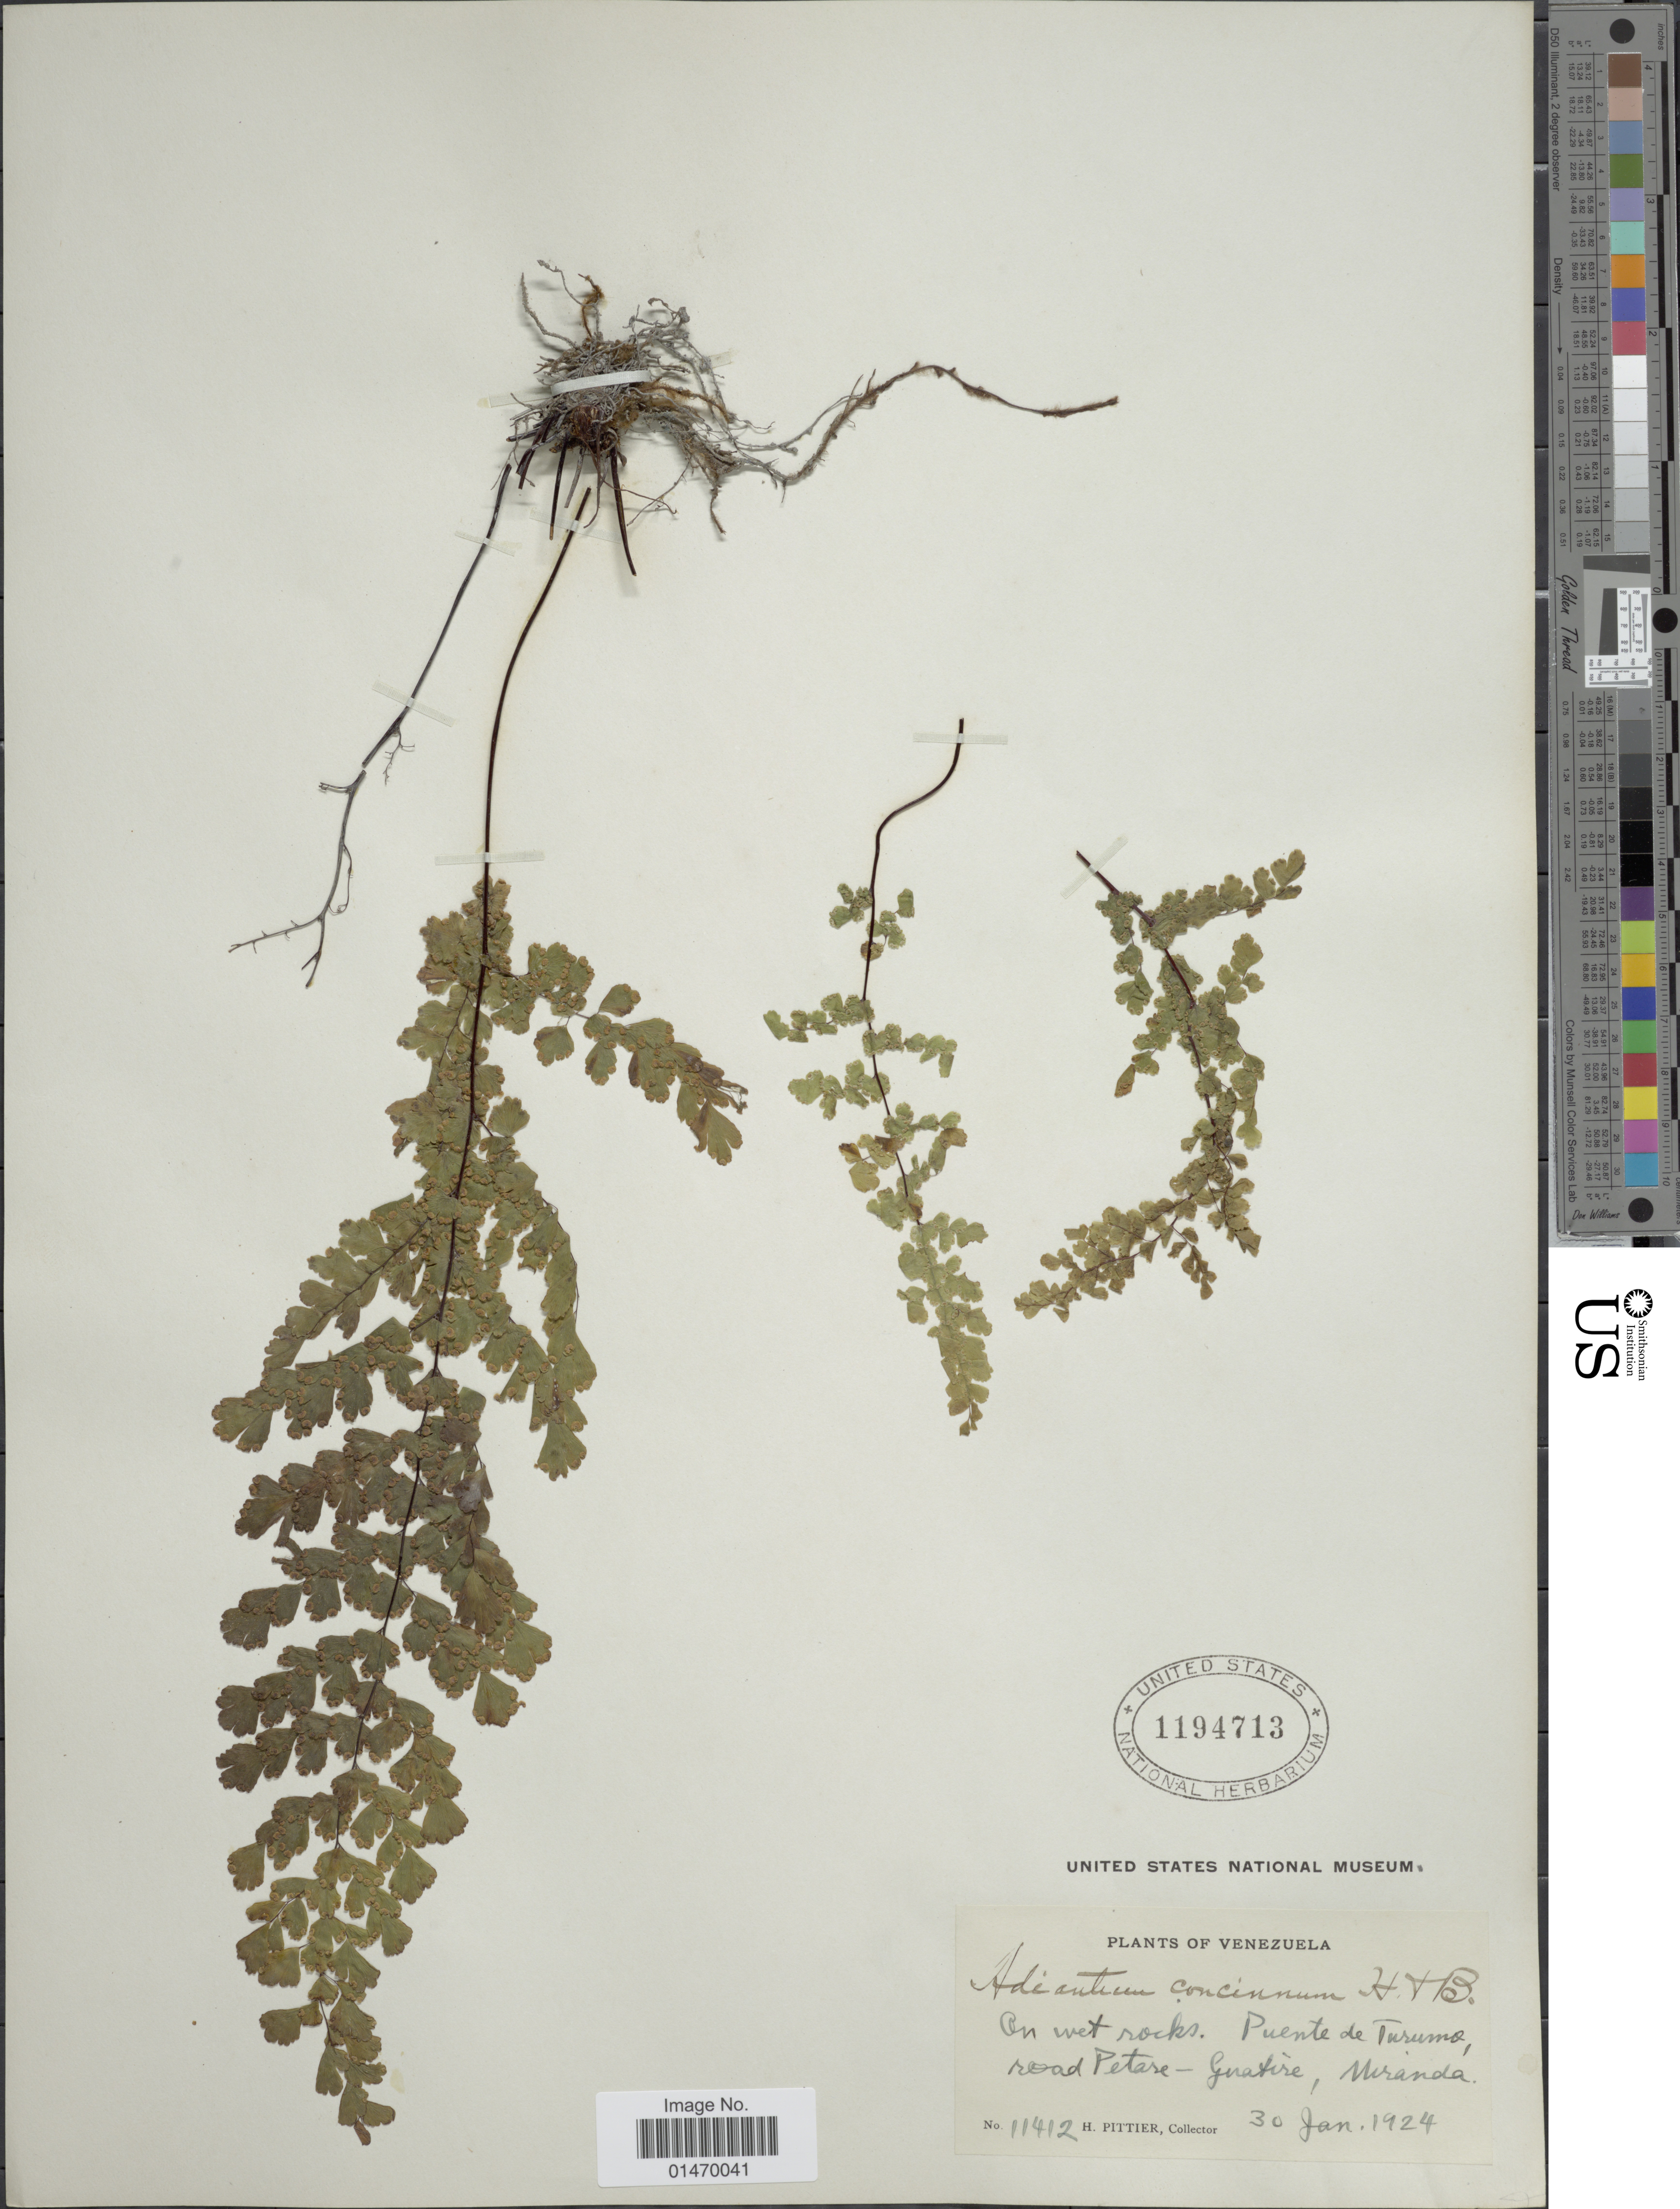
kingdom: Plantae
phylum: Tracheophyta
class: Polypodiopsida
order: Polypodiales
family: Pteridaceae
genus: Adiantum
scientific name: Adiantum concinnum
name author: Humb. & Bonpl. ex Willd.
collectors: H. F. Pittier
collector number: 11412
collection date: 1924-01-30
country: Venezuela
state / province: Miranda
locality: Puente de Turuma, road Petare - Guatire.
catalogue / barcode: US 1194713